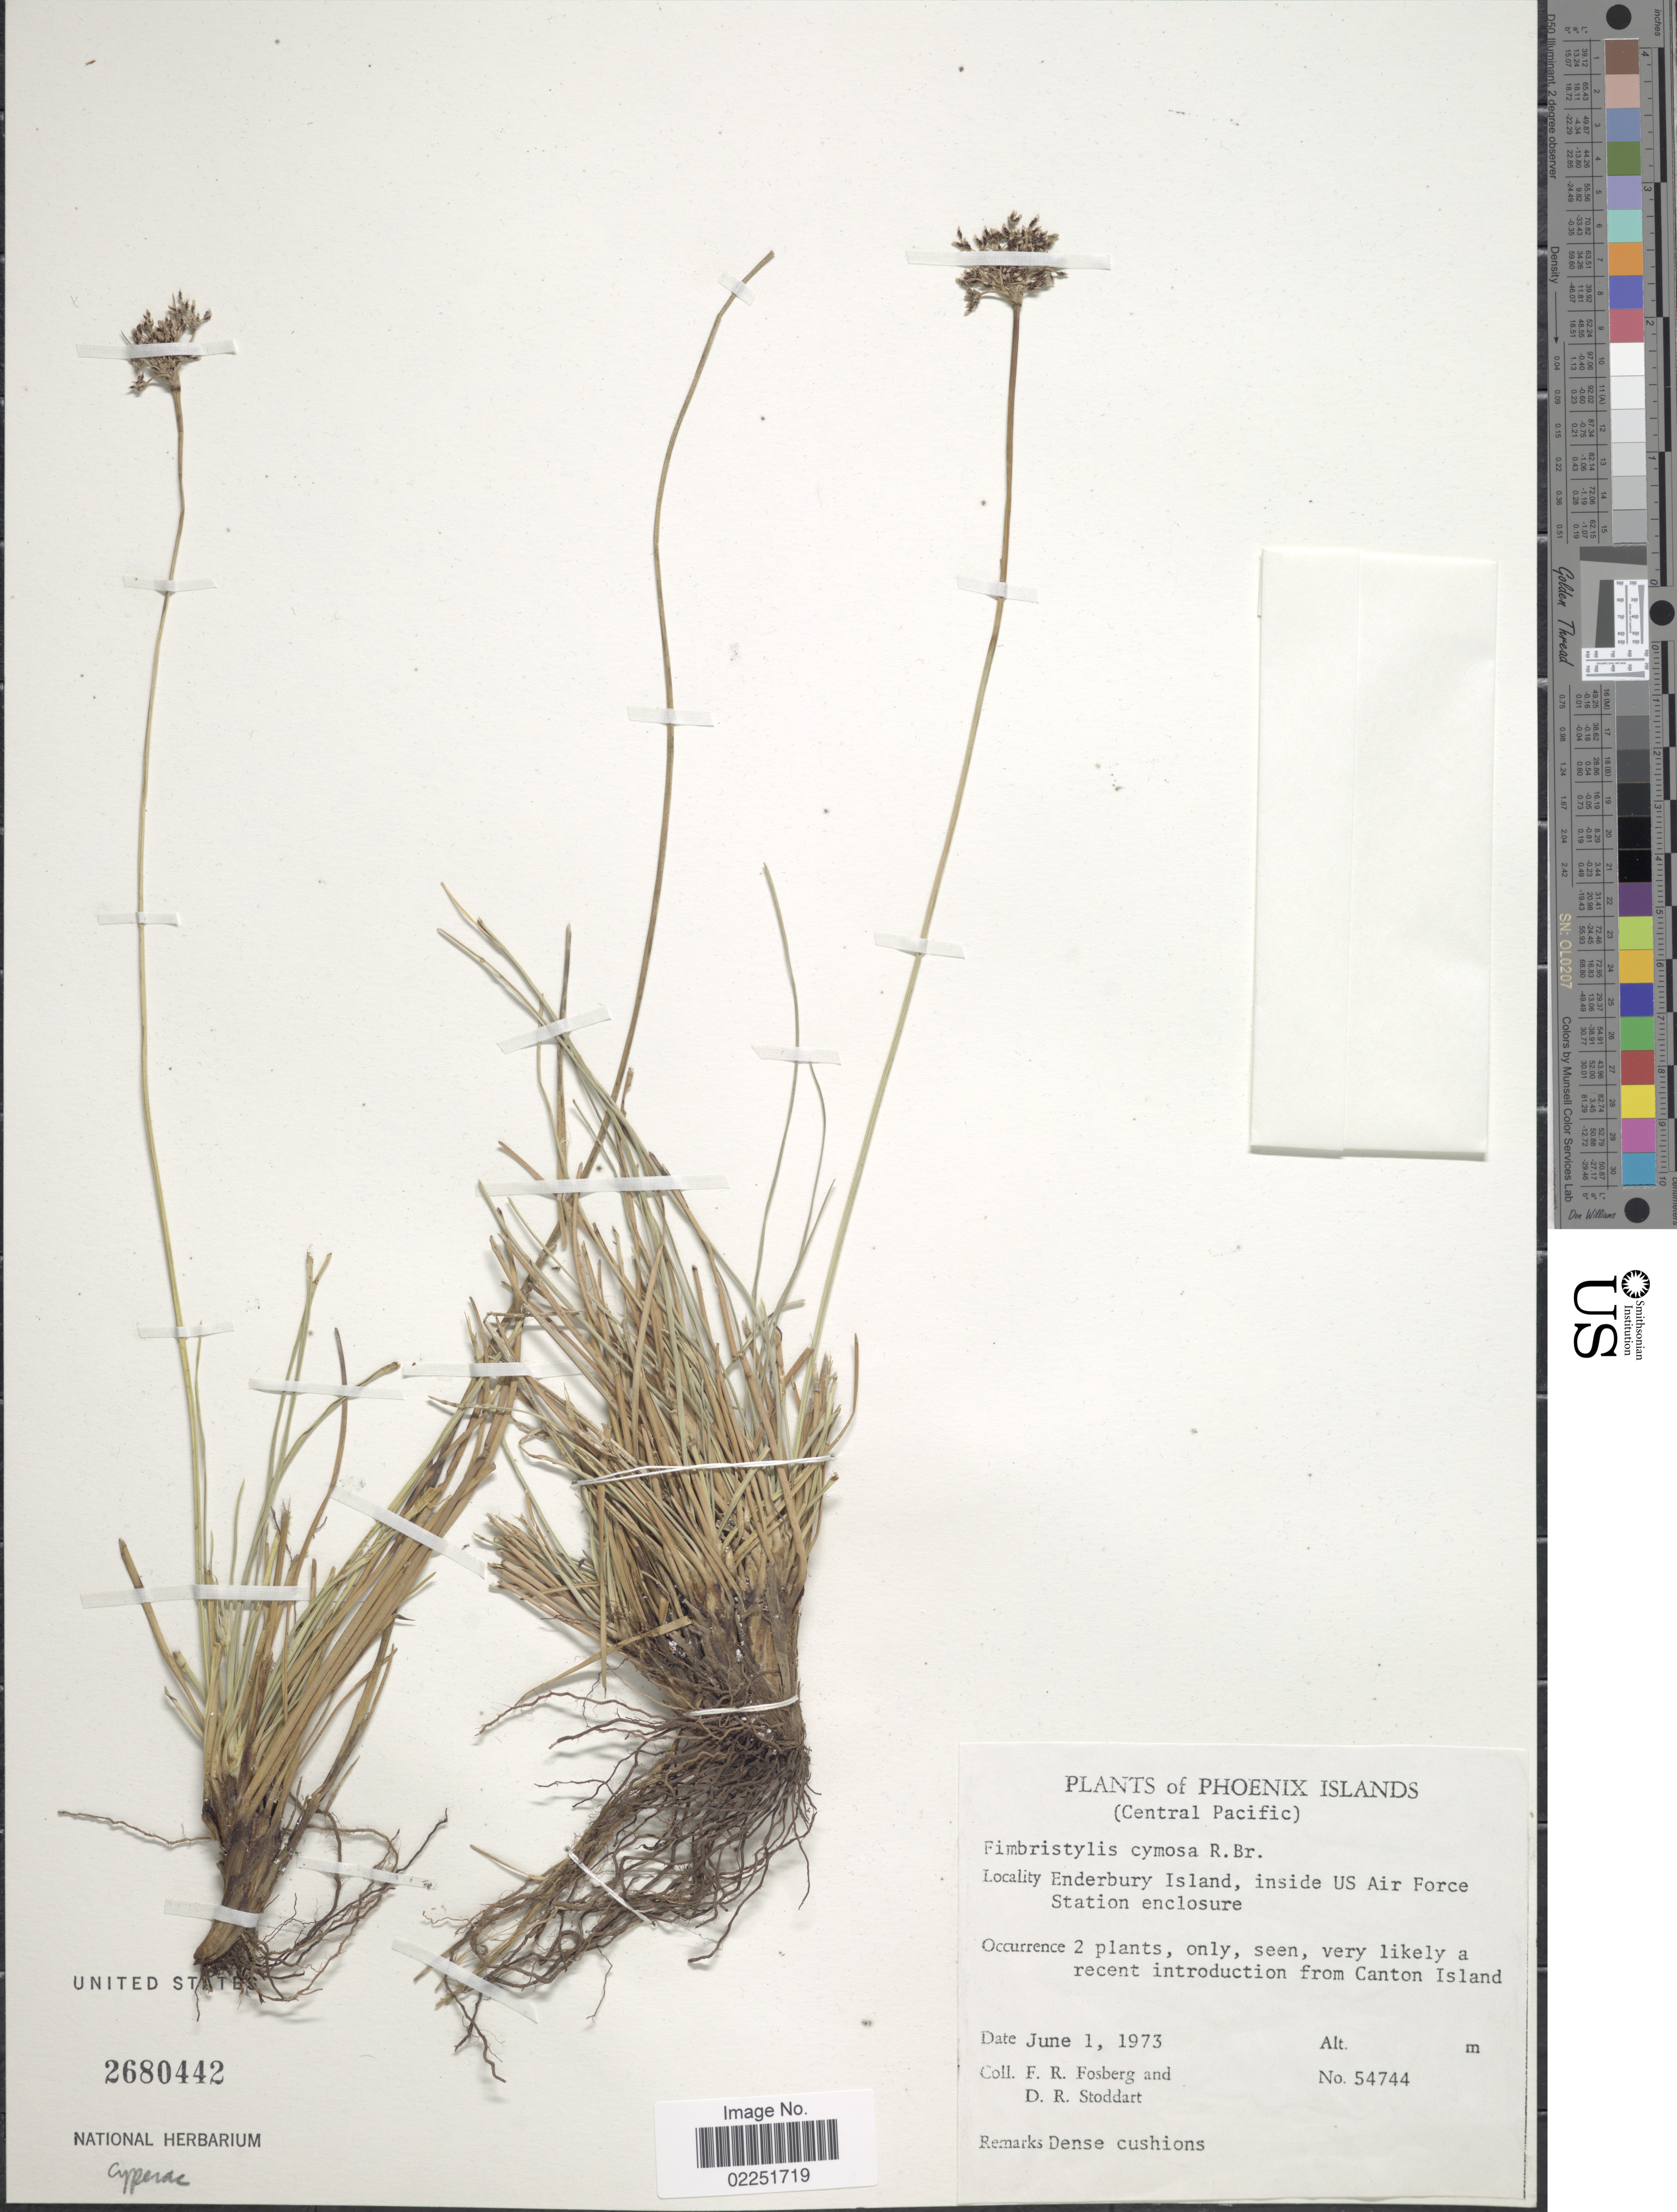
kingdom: Plantae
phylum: Tracheophyta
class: Liliopsida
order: Poales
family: Cyperaceae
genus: Fimbristylis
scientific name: Fimbristylis cymosa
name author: R. Br.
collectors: F. R. Fosberg & D. R. Stoddart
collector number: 54744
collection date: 1973-06-01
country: Kiribati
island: Enderbury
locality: Phoenix Islands (Central Pacific). Enderbury Island, inside US Air Force Station enclosure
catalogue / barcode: US 2680442